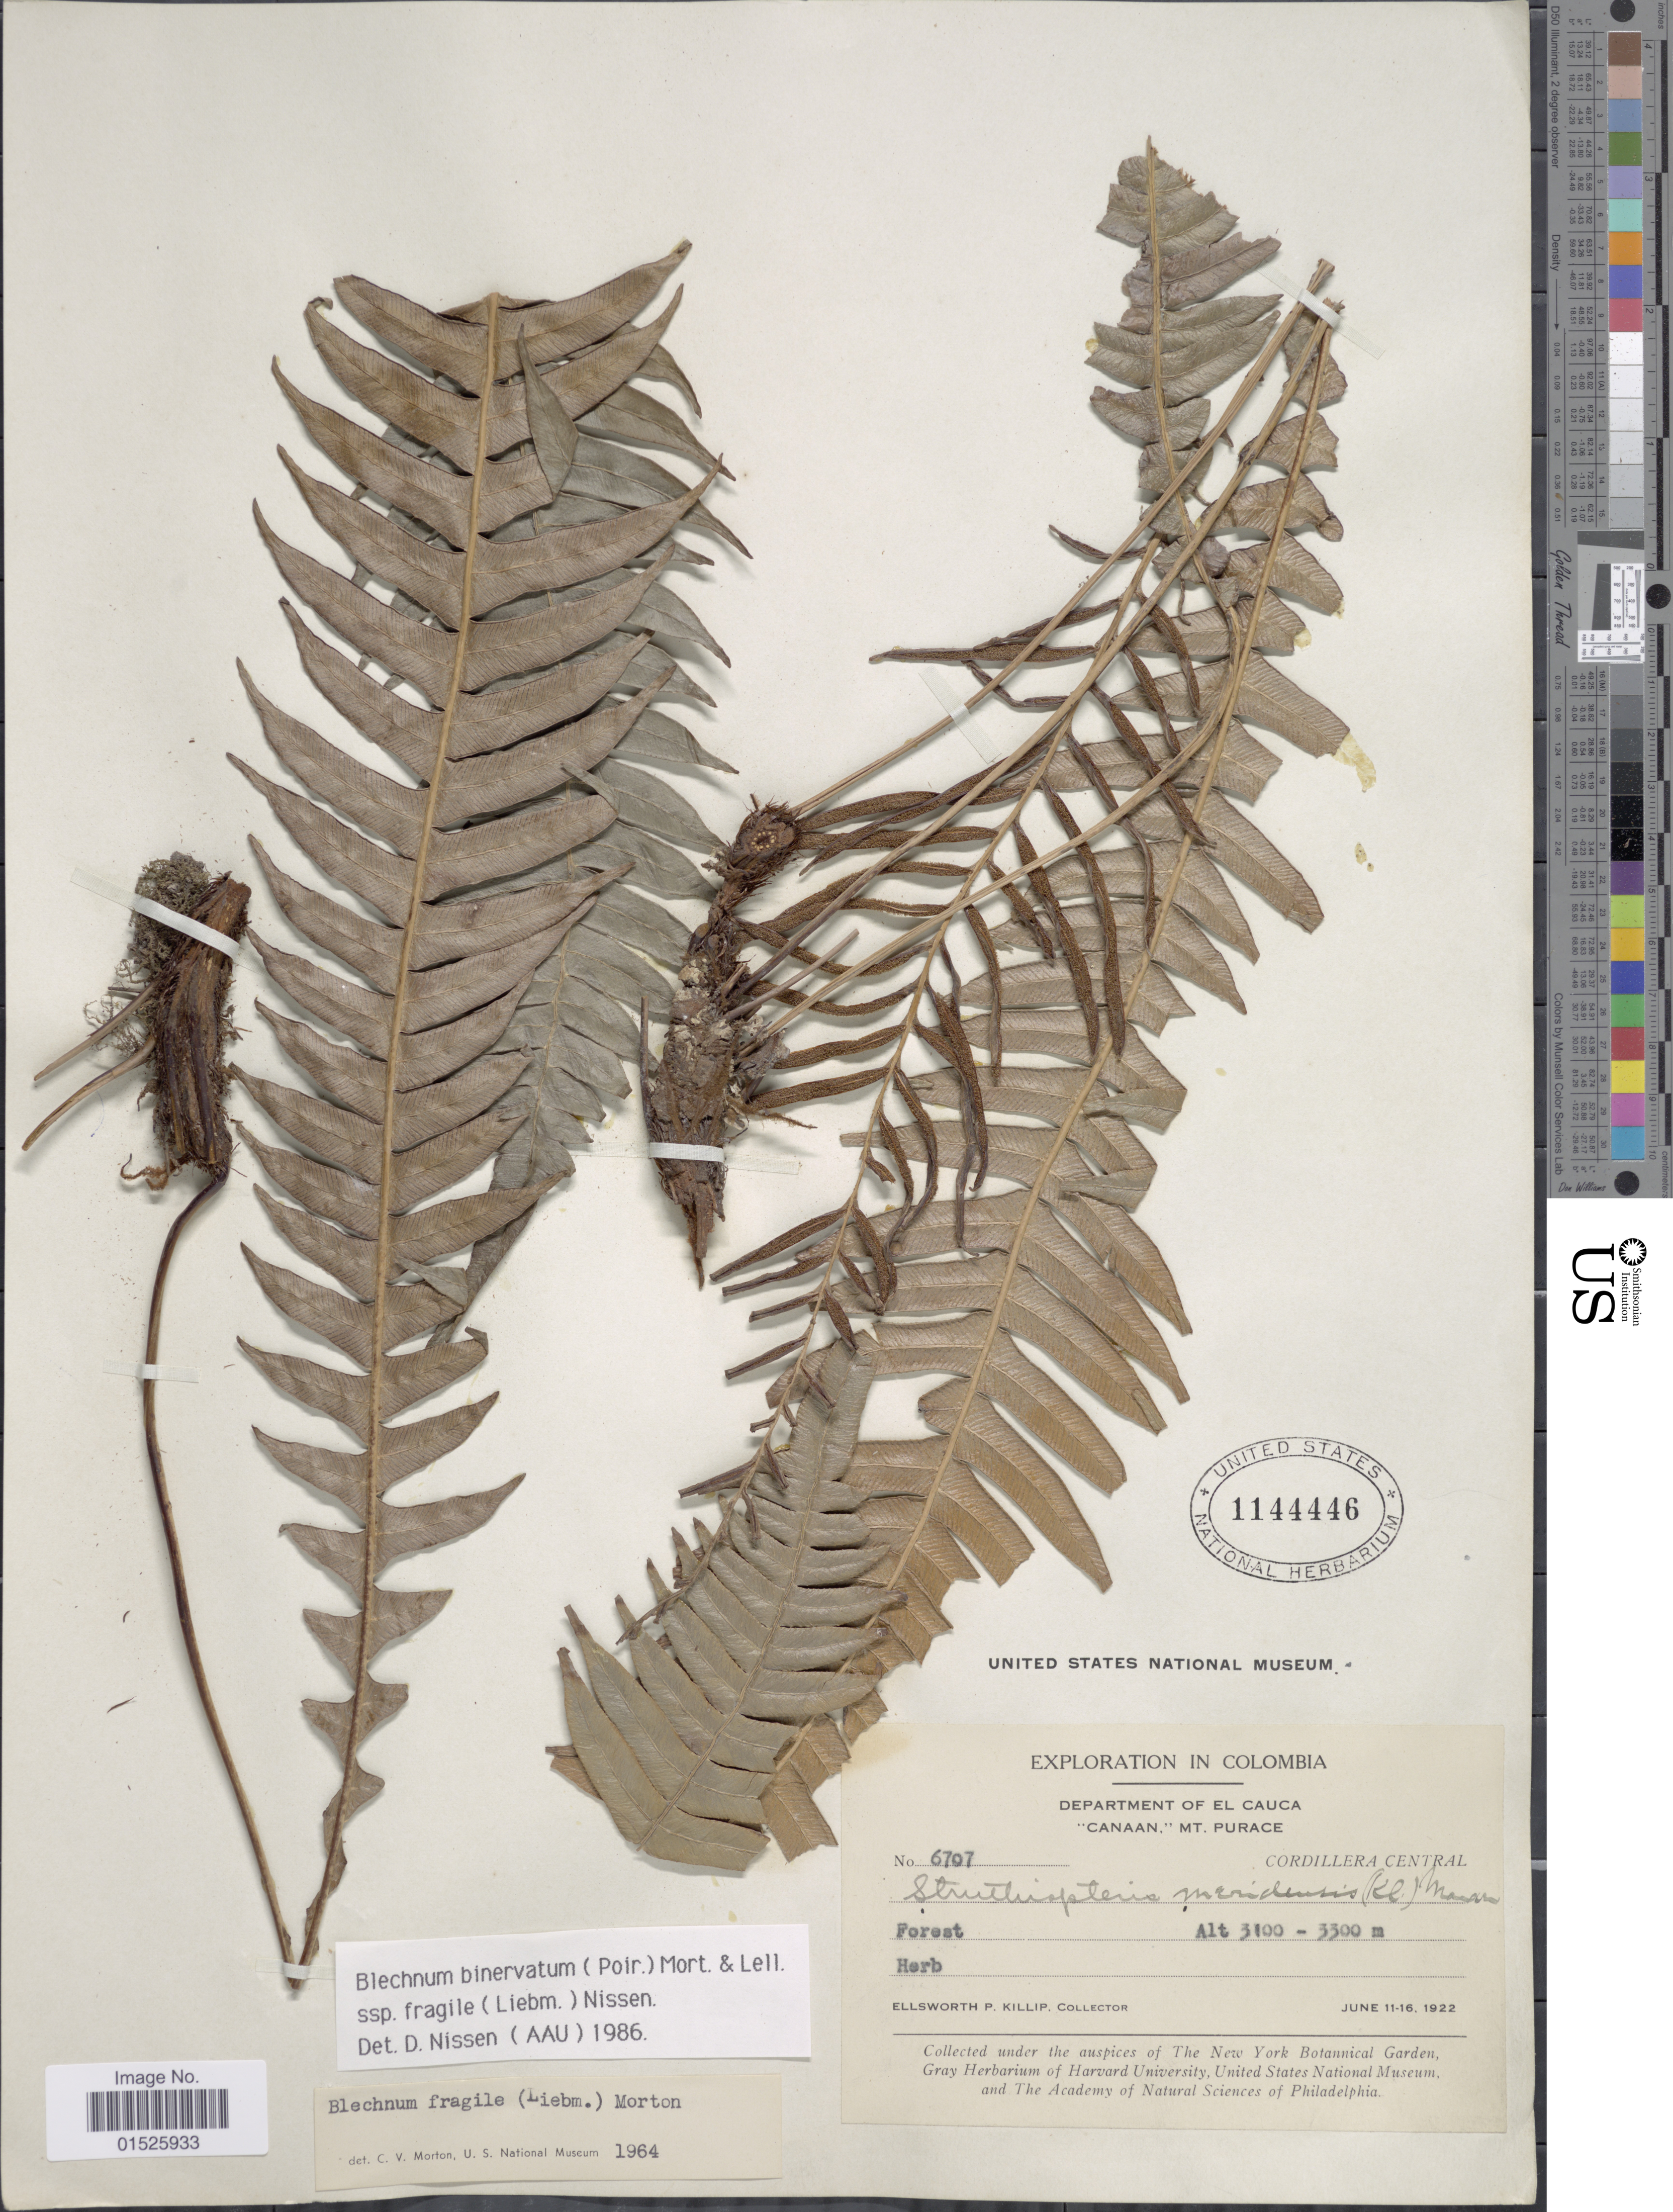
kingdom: Plantae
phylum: Tracheophyta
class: Polypodiopsida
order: Polypodiales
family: Blechnaceae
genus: Blechnum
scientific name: Blechnum fragile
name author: (Liebm.) C.V. Morton & Lellinger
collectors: E. P. Killip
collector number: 6707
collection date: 1922-06-11/1922-06-16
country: Colombia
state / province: Cauca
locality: Canaan,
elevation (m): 3100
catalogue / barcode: US 1144446